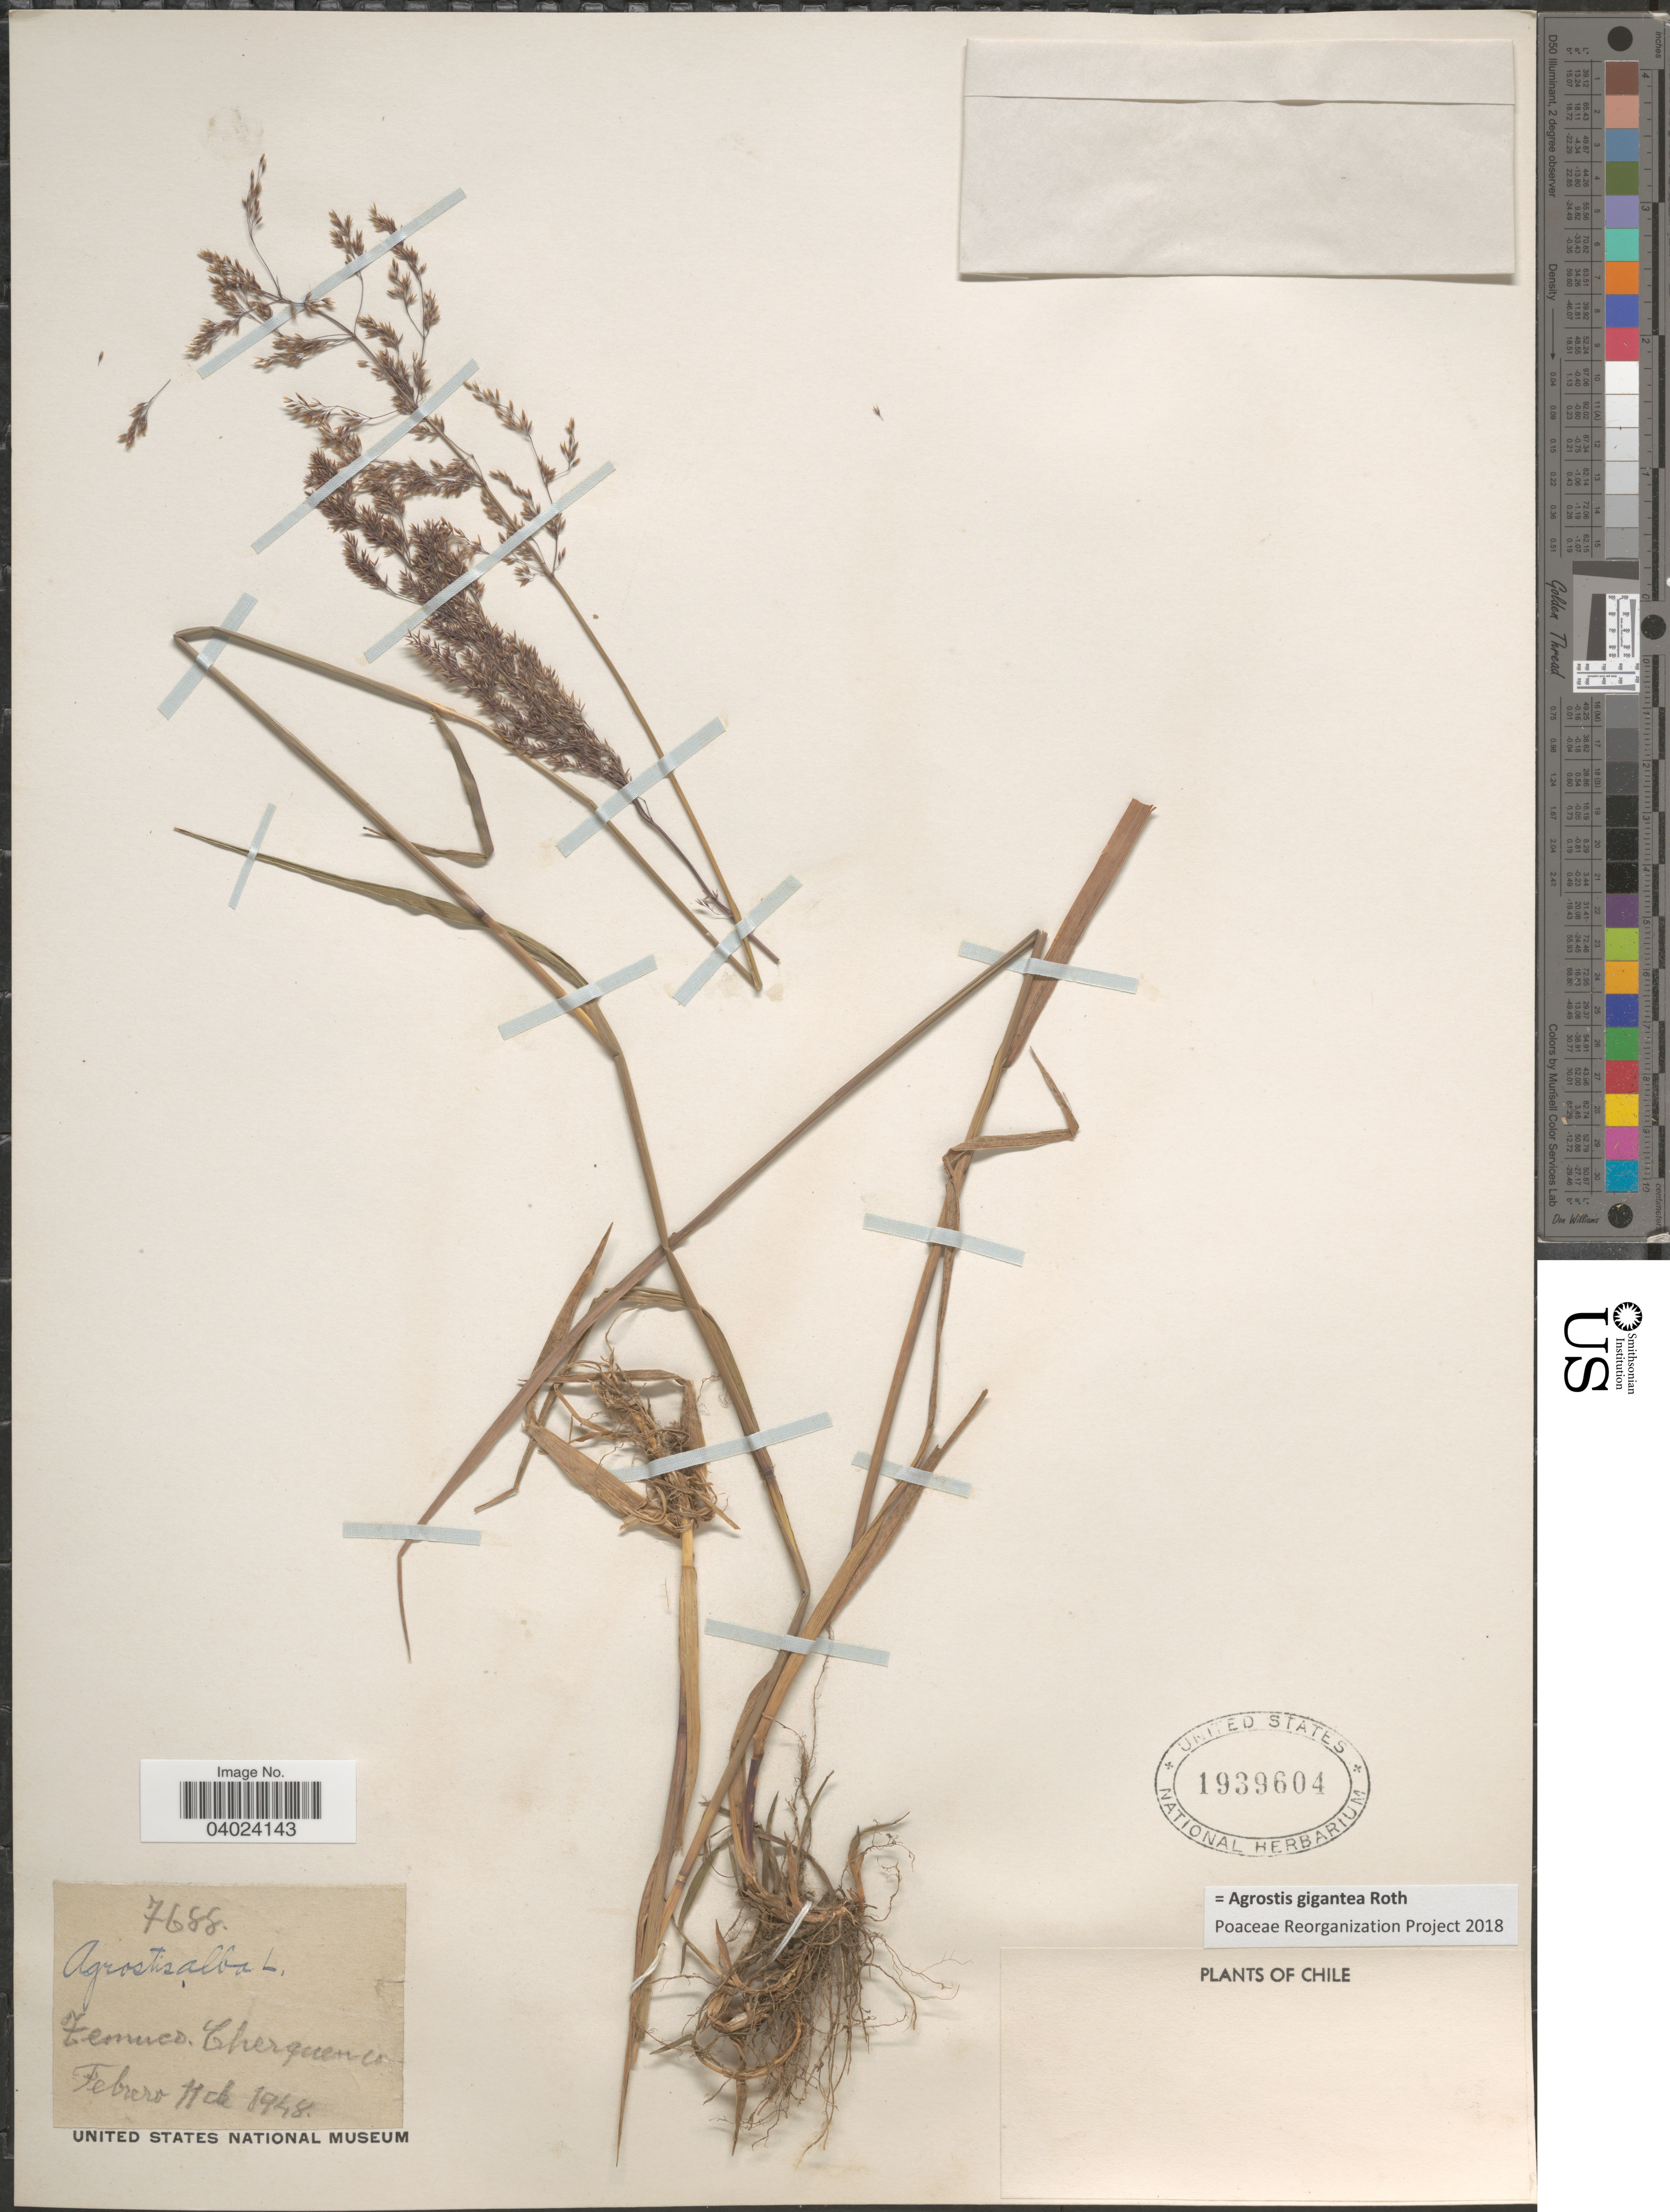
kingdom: Plantae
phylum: Tracheophyta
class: Liliopsida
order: Poales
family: Poaceae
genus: Agrostis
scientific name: Agrostis gigantea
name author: Roth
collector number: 7688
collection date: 1948-02-11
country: Chile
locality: Temuco. Cherquenco.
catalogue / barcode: US 1939604